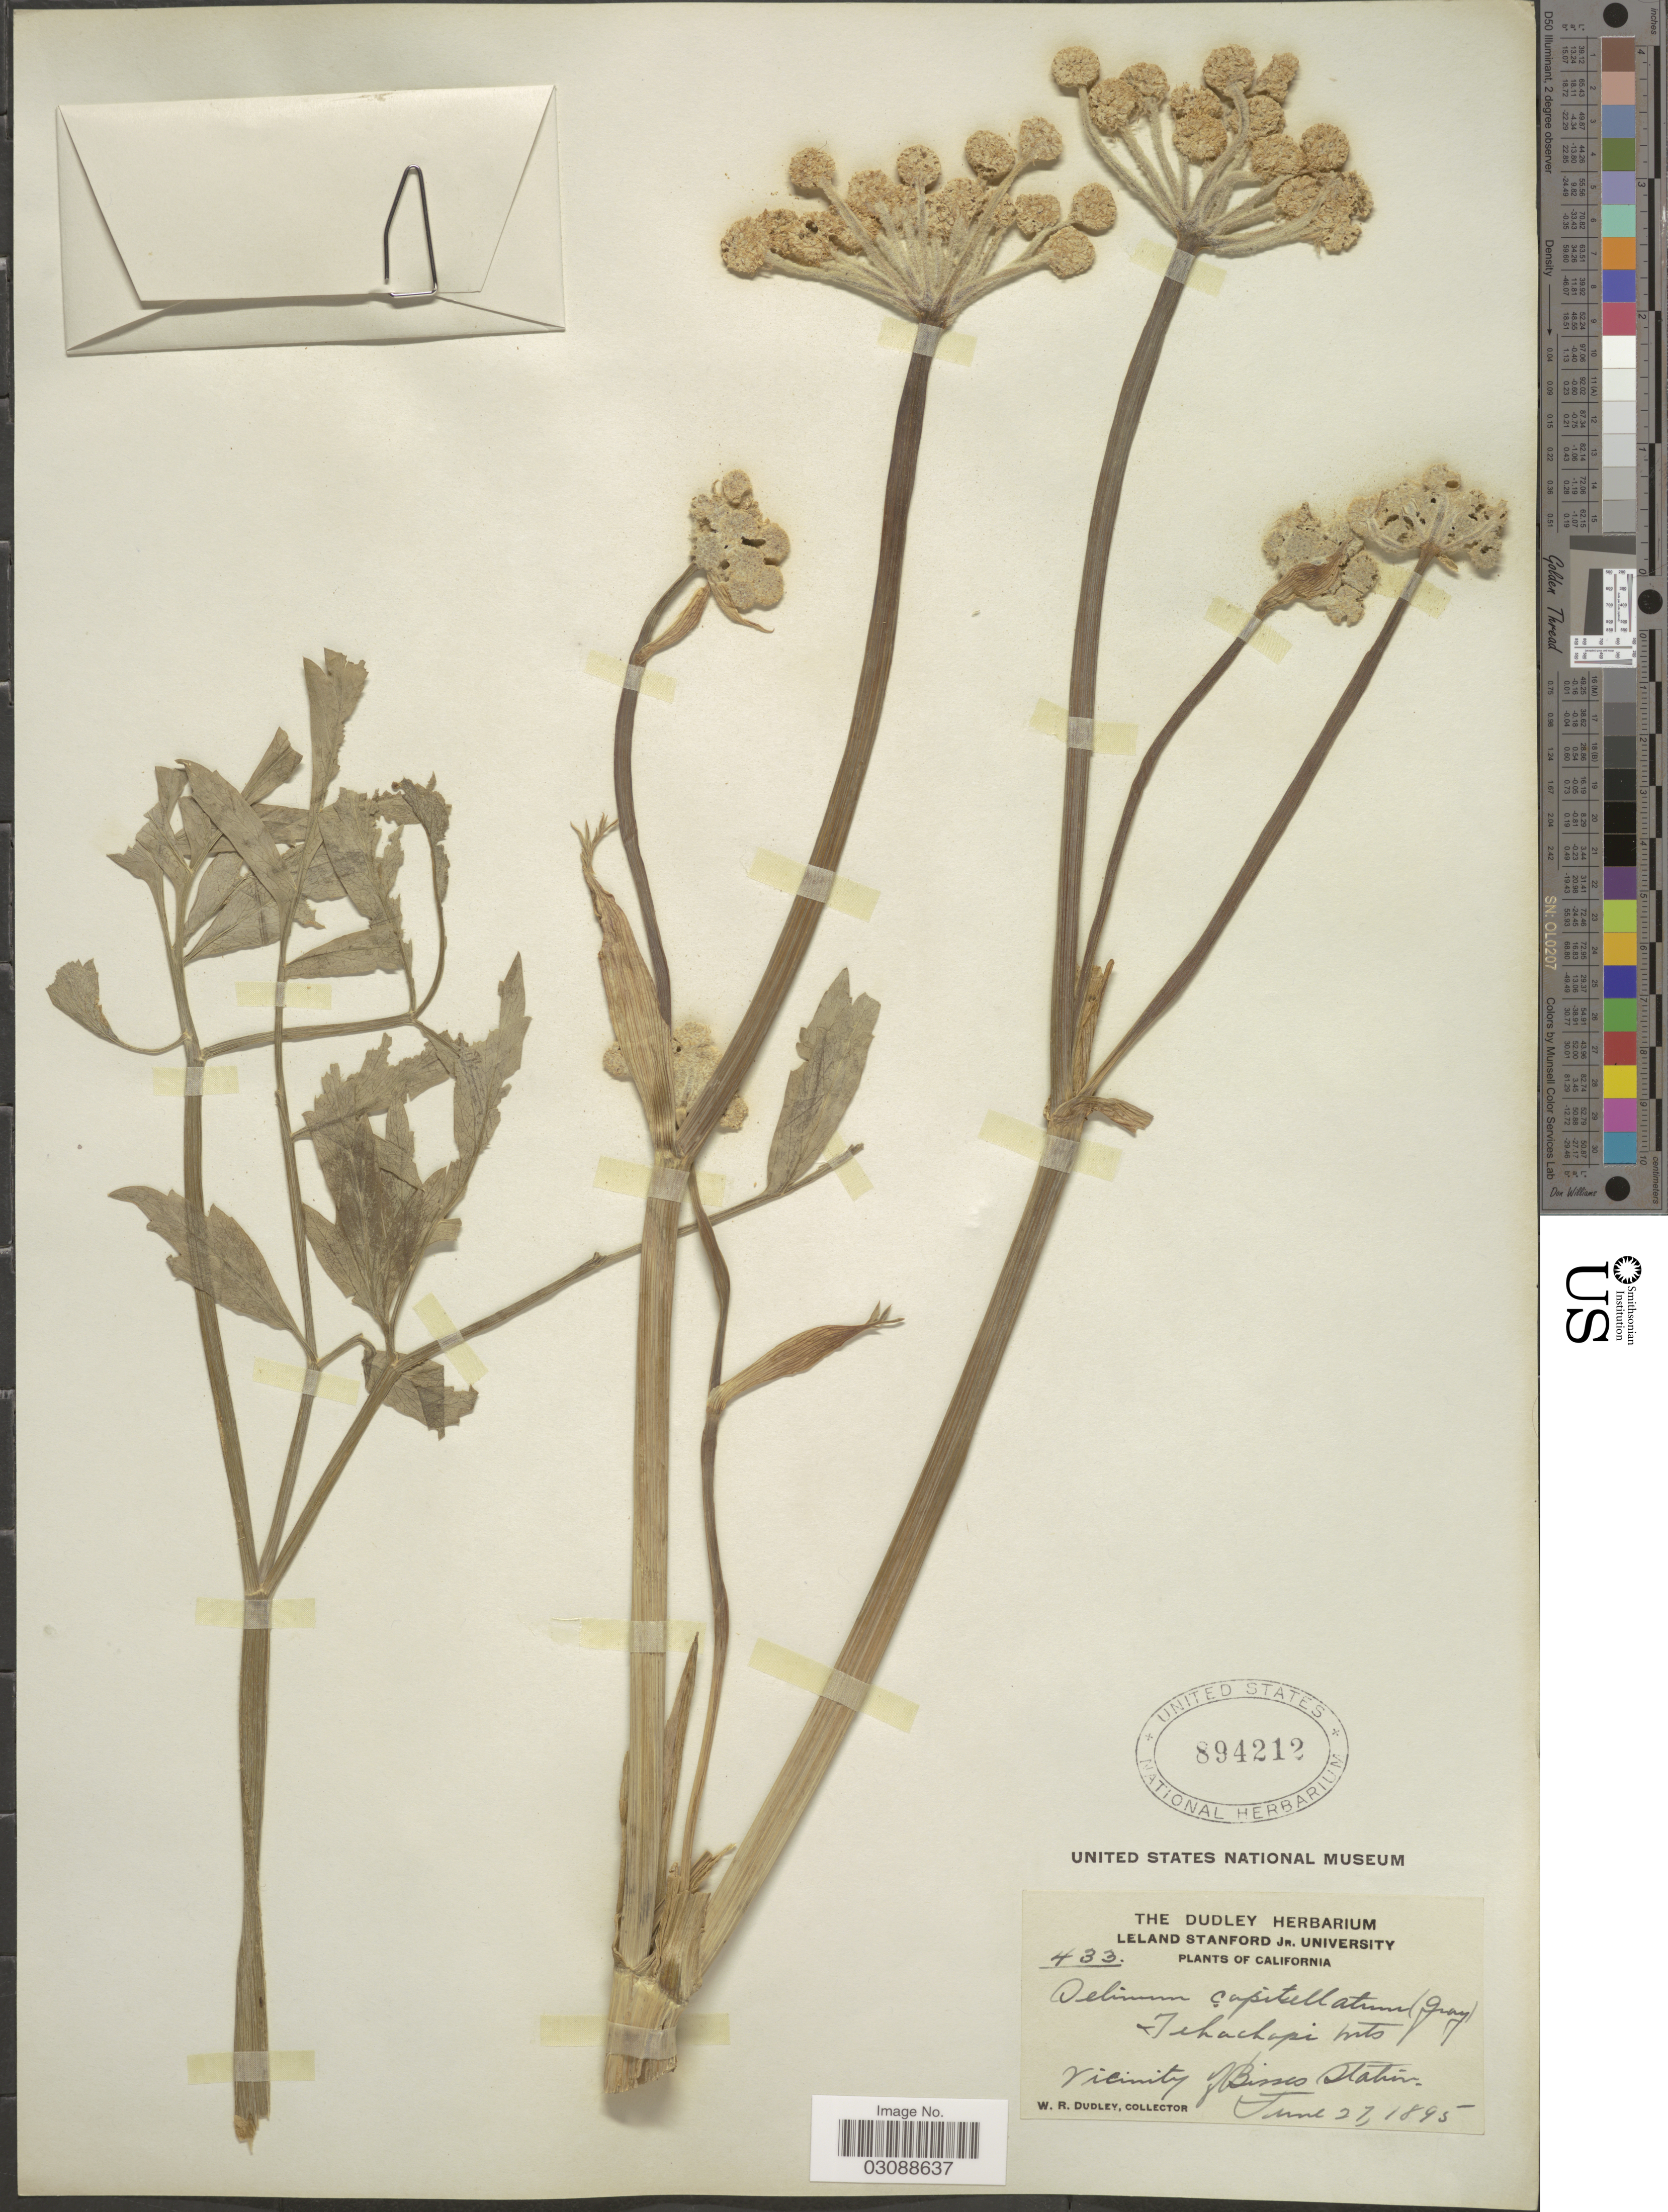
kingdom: Plantae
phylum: Tracheophyta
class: Magnoliopsida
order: Apiales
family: Apiaceae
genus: Sphenosciadium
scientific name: Sphenosciadium capitellatum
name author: A. Gray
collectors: W. Dudley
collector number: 433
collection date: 1895-06-27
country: United States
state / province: California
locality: Tehachapi Mts. Vicinity of Bisses Station.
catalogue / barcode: US 984212